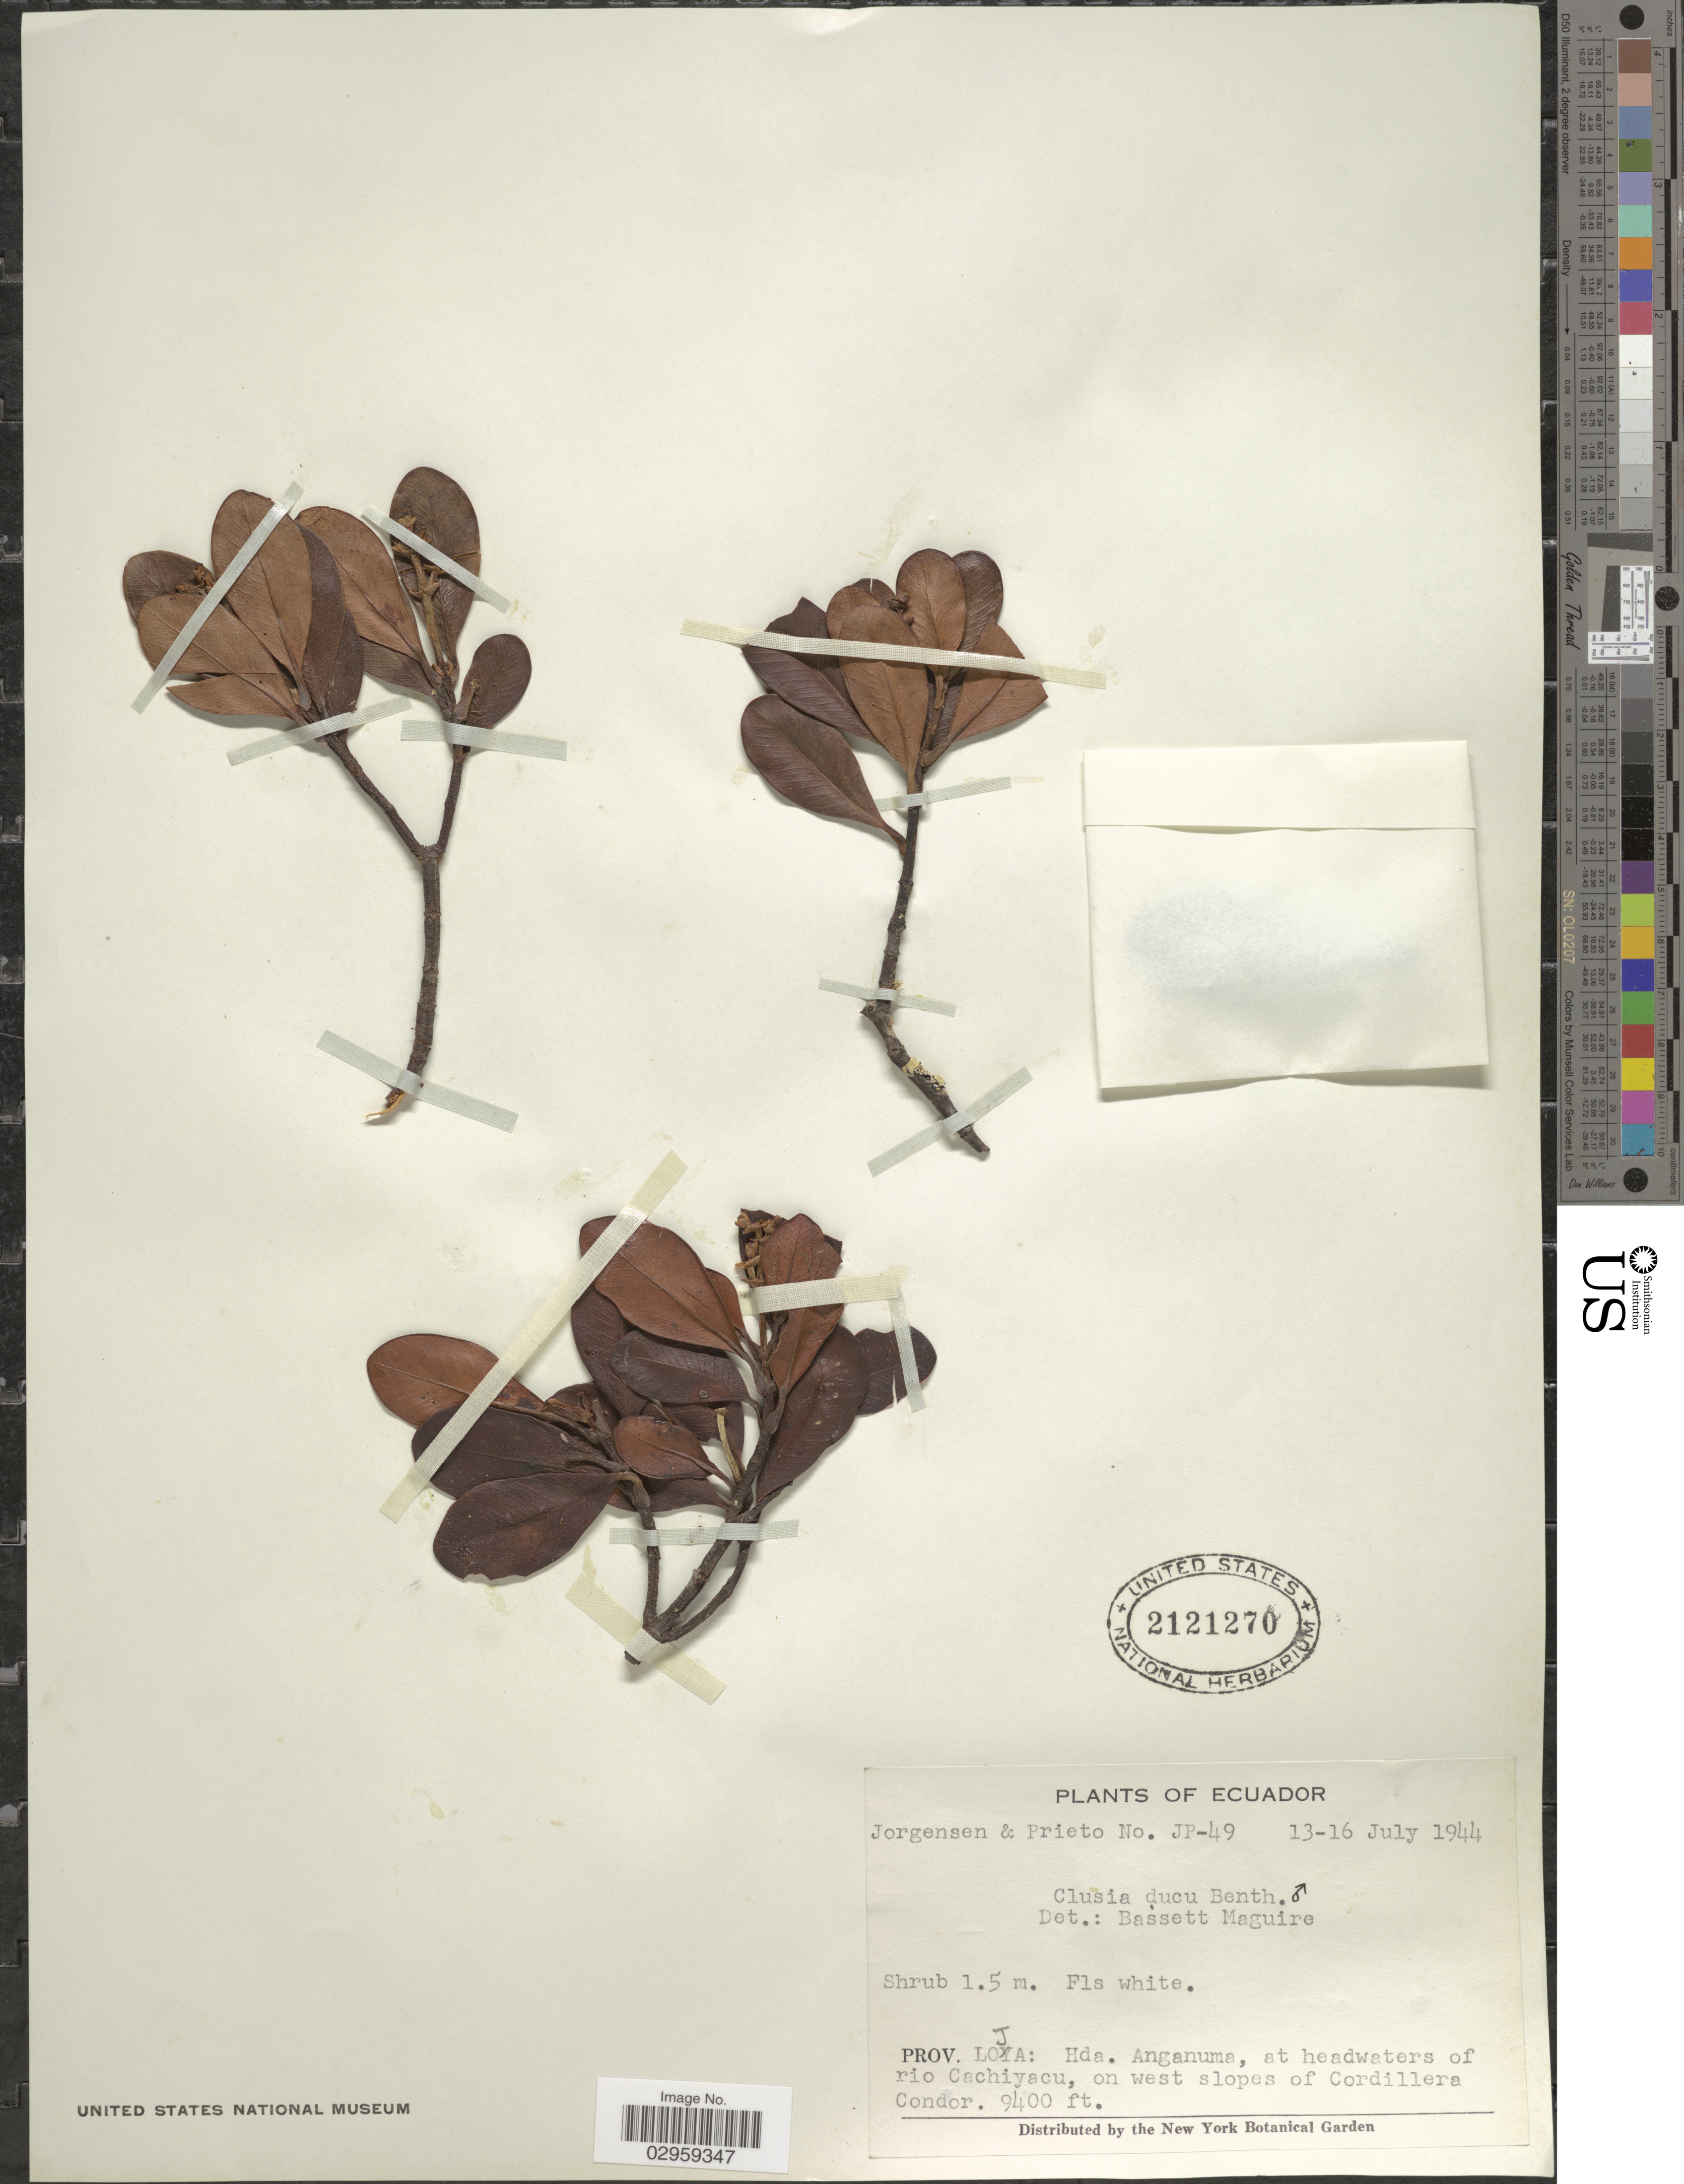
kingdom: Plantae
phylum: Tracheophyta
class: Magnoliopsida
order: Malpighiales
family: Clusiaceae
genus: Clusia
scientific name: Clusia ducu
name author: Benth.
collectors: Jorgensen, -- & -. Prieto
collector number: JP-49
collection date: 1944-07-13/1944-07-16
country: Ecuador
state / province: Loja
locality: Hda. Anganuma, at headwaters of rio Cachiyacu, on west slopes of Cordillera Condor.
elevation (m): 2865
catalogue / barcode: US 2121270